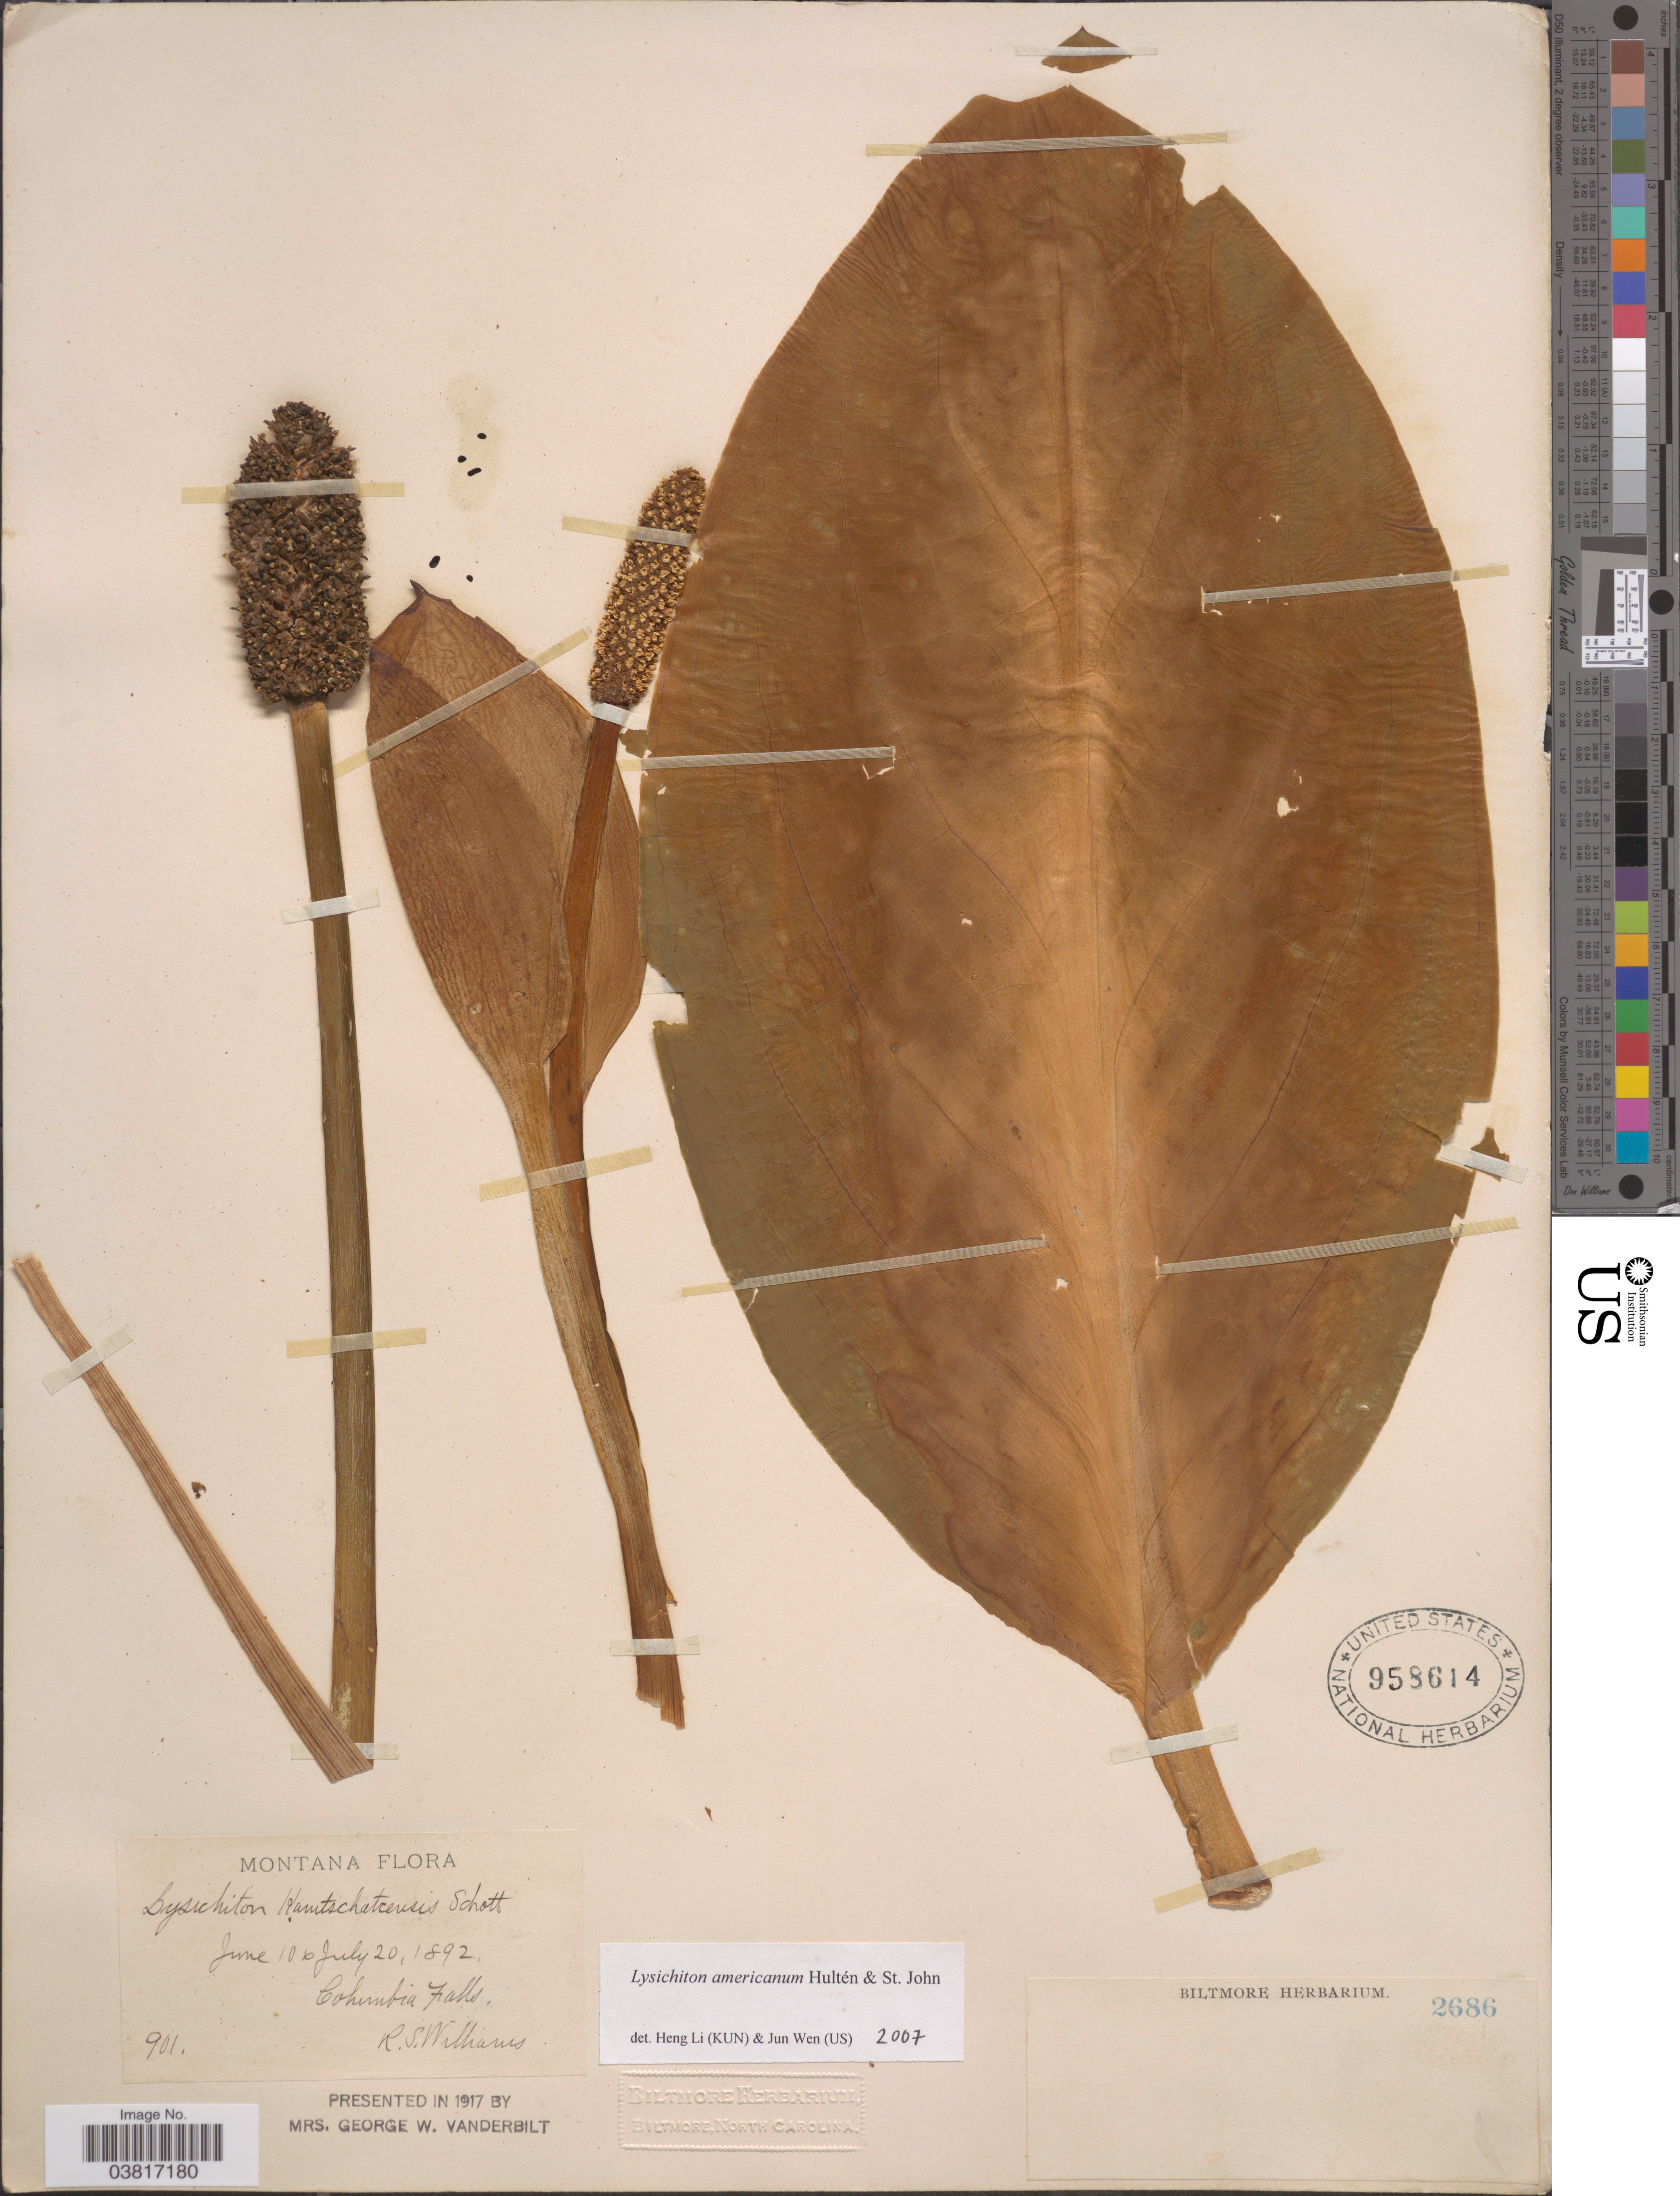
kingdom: Plantae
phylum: Tracheophyta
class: Liliopsida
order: Alismatales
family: Araceae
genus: Lysichiton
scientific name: Lysichiton americanus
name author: Hultén & H. St. John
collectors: R. S. Williams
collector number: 901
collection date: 1892-06-10/1892-07-20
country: United States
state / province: Montana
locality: Columbia Falls.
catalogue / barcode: US 958614